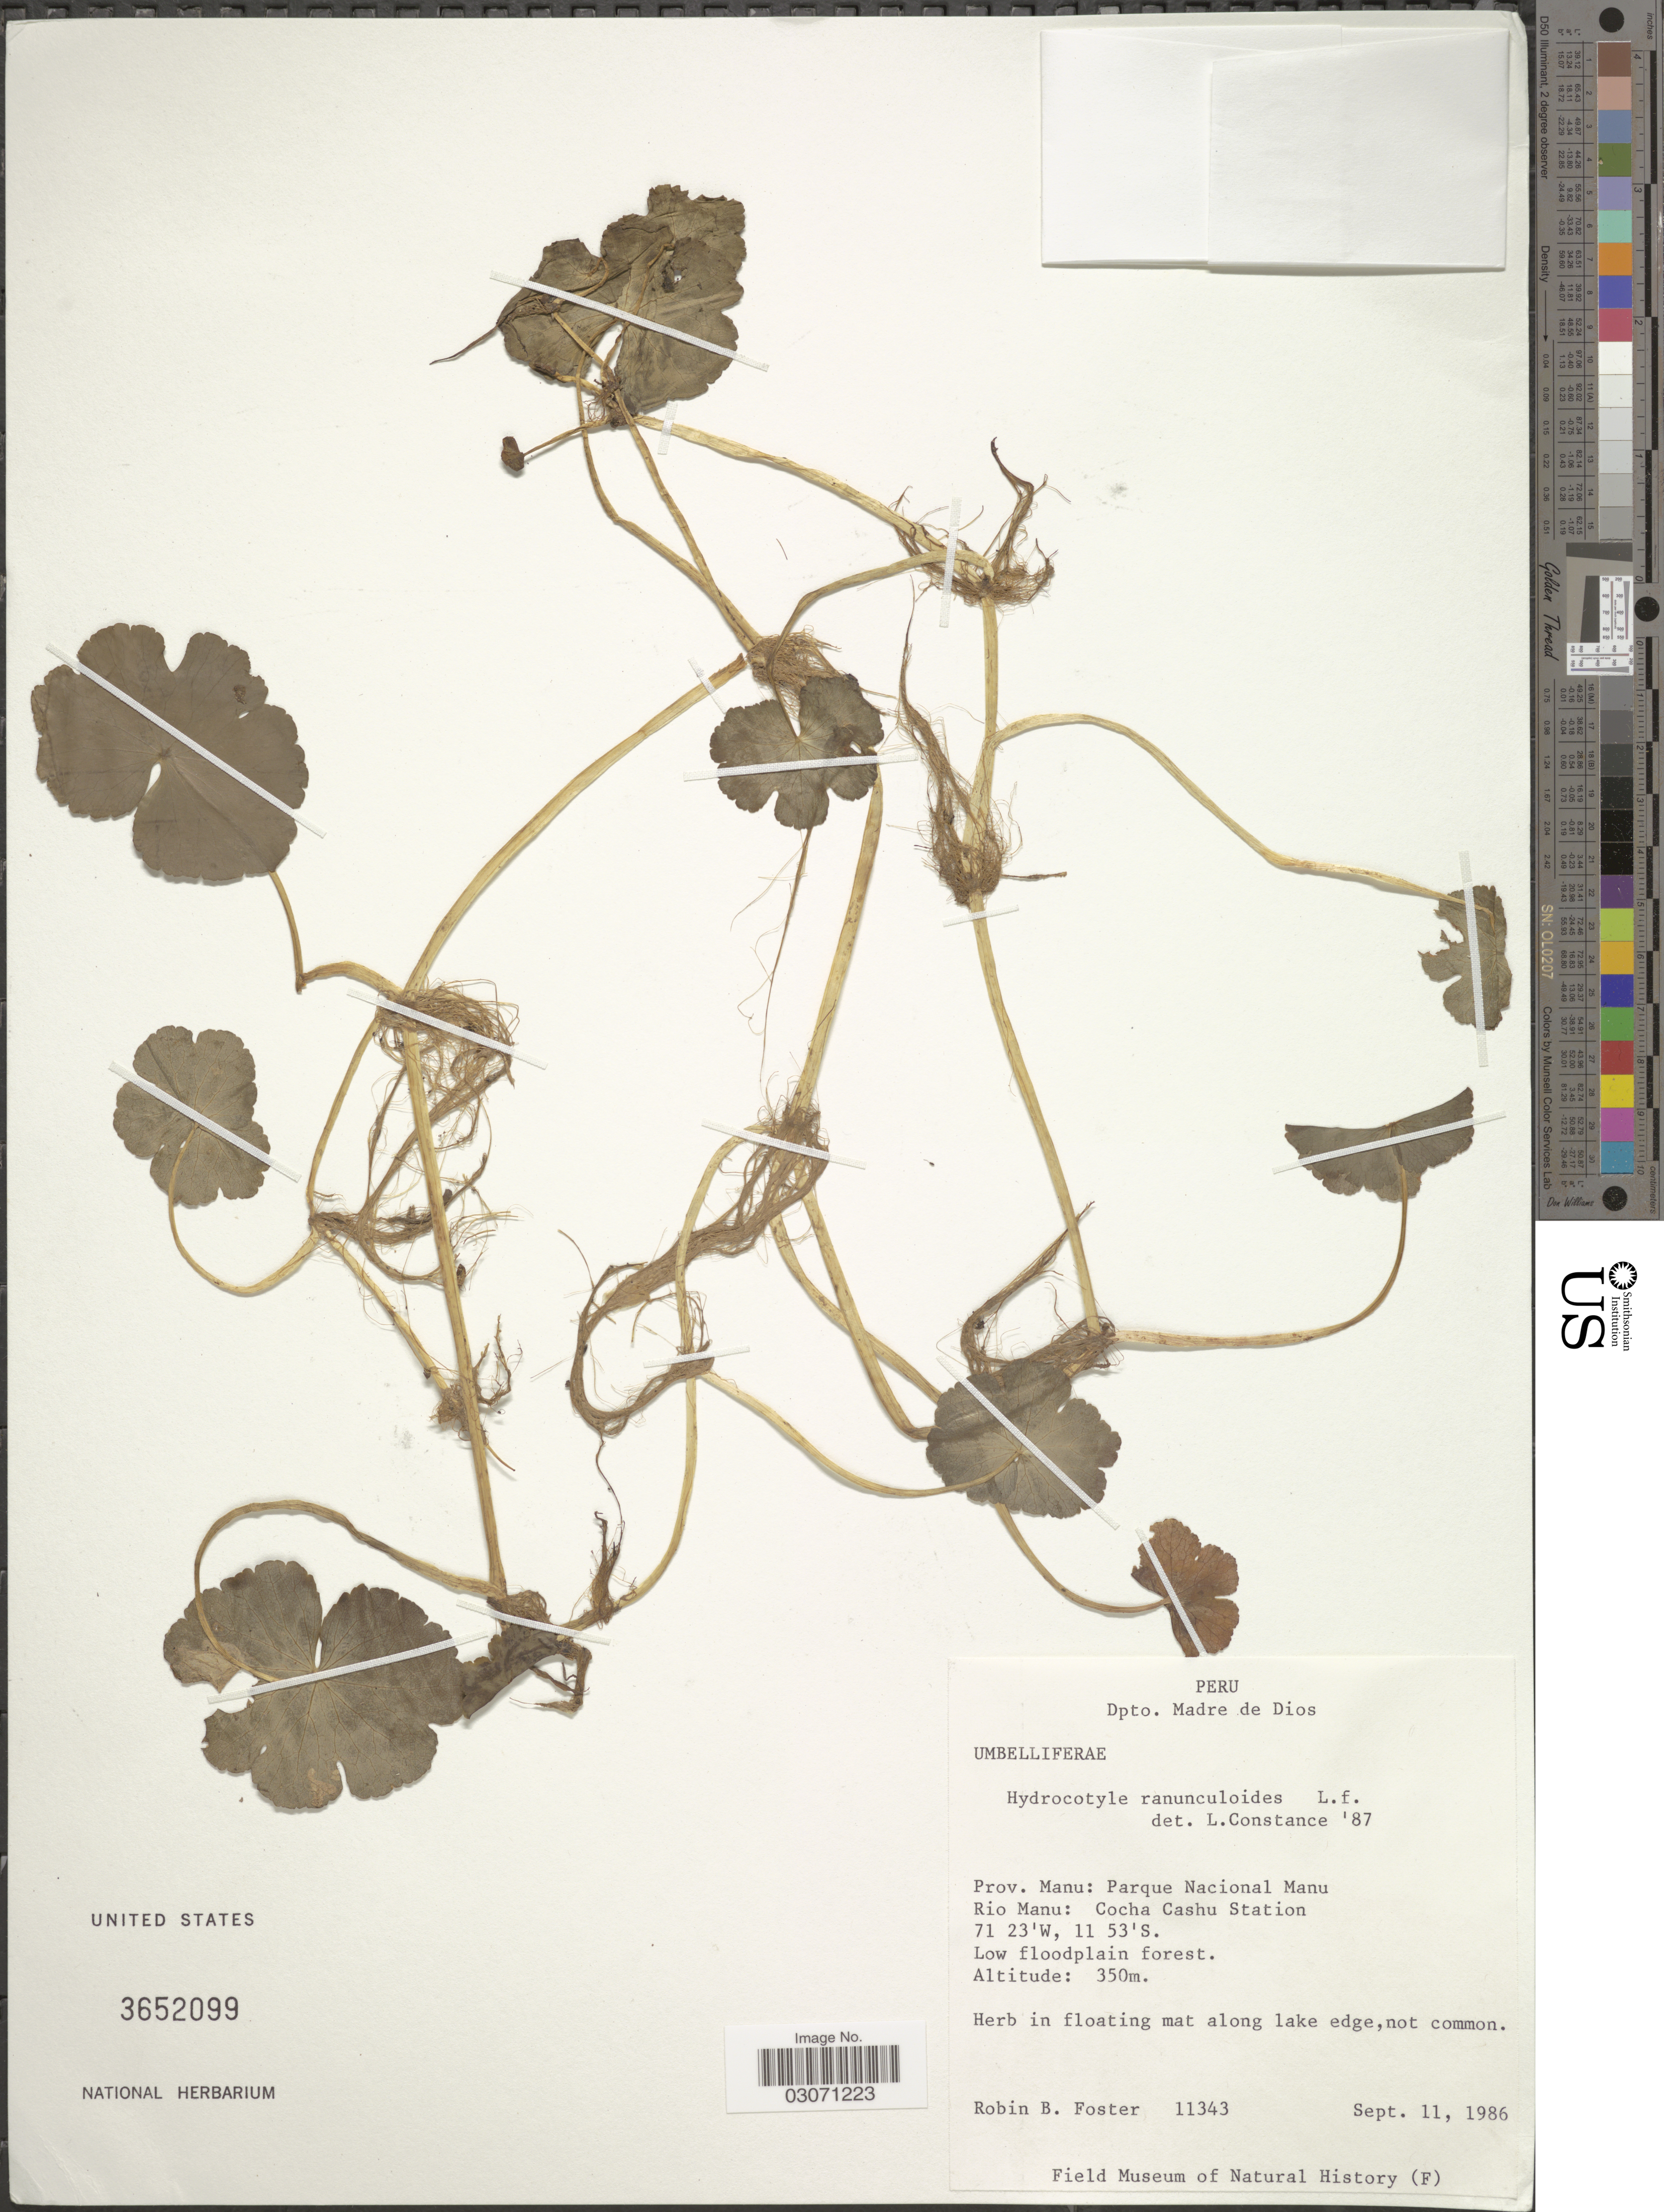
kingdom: Plantae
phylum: Tracheophyta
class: Magnoliopsida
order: Apiales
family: Araliaceae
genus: Hydrocotyle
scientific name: Hydrocotyle ranunculoides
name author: L. f.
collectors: R. B. Foster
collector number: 11343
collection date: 1986-09-11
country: Peru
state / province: Madre de Dios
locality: Dpto. Madre de Dios. Prov. Manu: Parque Nacional Manu. Rio Manu: Cocha Cashu Station.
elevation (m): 350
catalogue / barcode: US 3652099